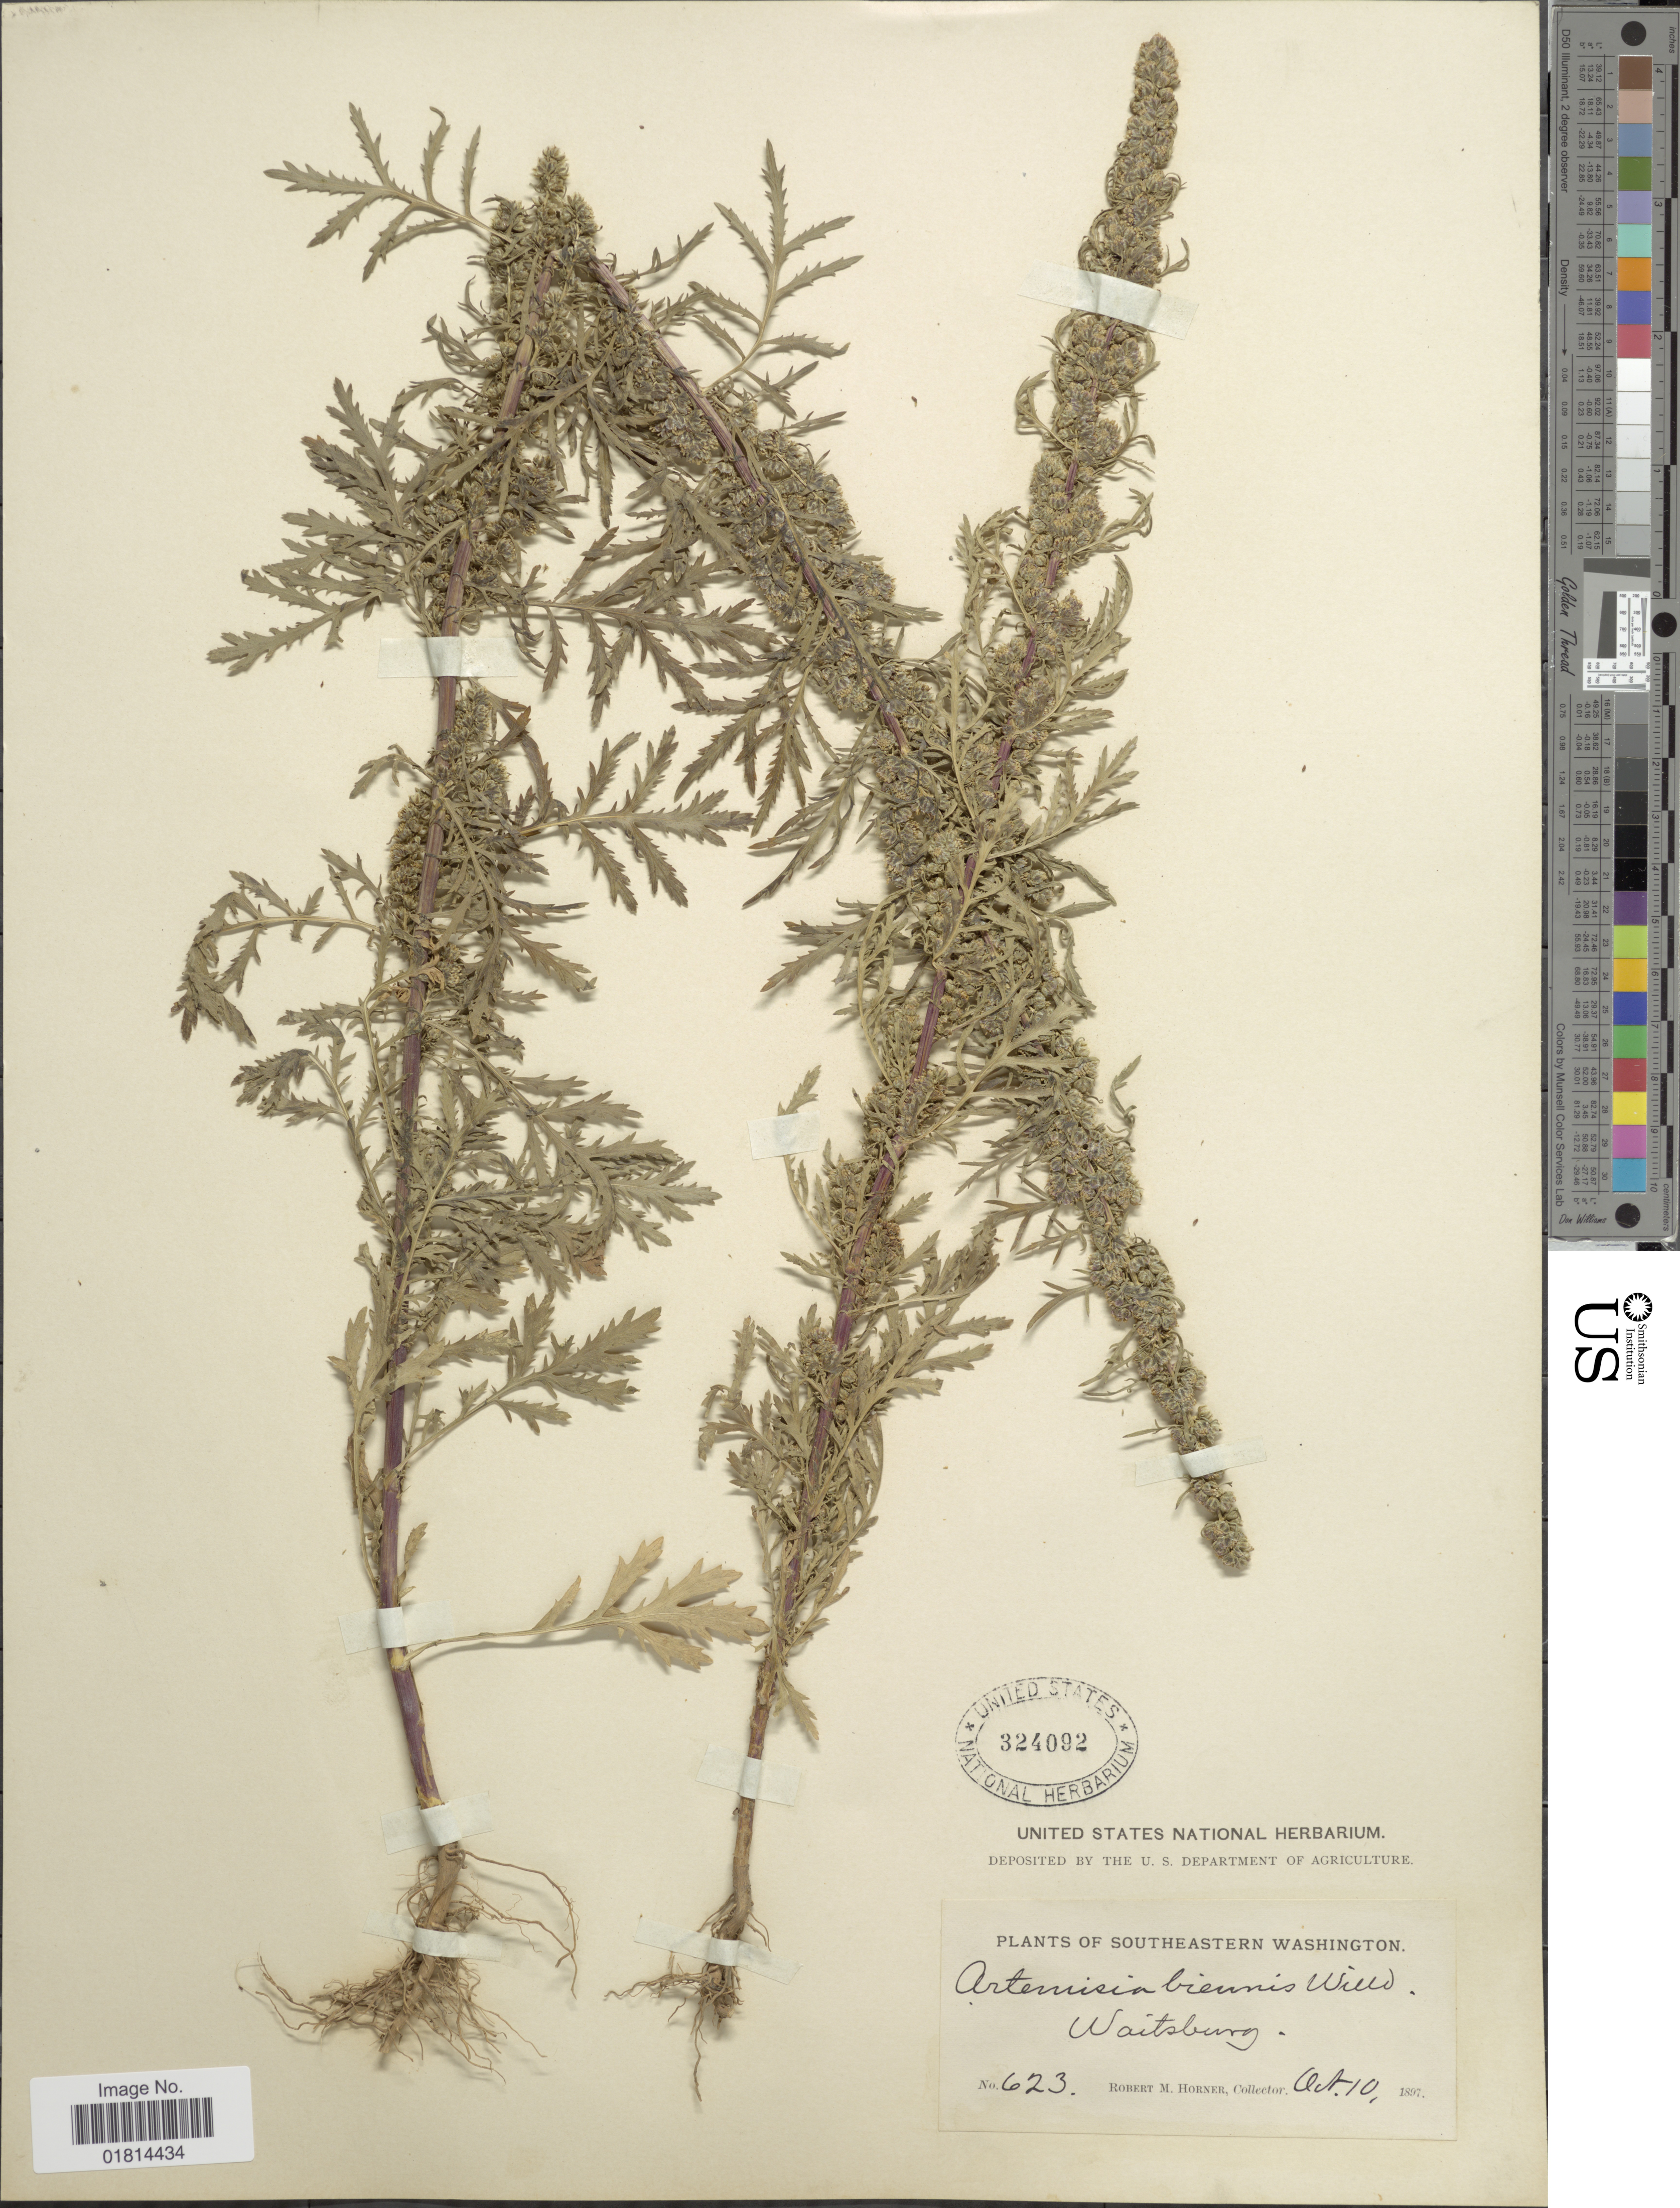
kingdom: Plantae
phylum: Tracheophyta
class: Magnoliopsida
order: Asterales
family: Asteraceae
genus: Artemisia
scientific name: Artemisia biennis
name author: Willd.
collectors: R. Horner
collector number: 623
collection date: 1897-10-10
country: United States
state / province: Washington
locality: Southeastern Washington. Waitsburg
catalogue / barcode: US 324092